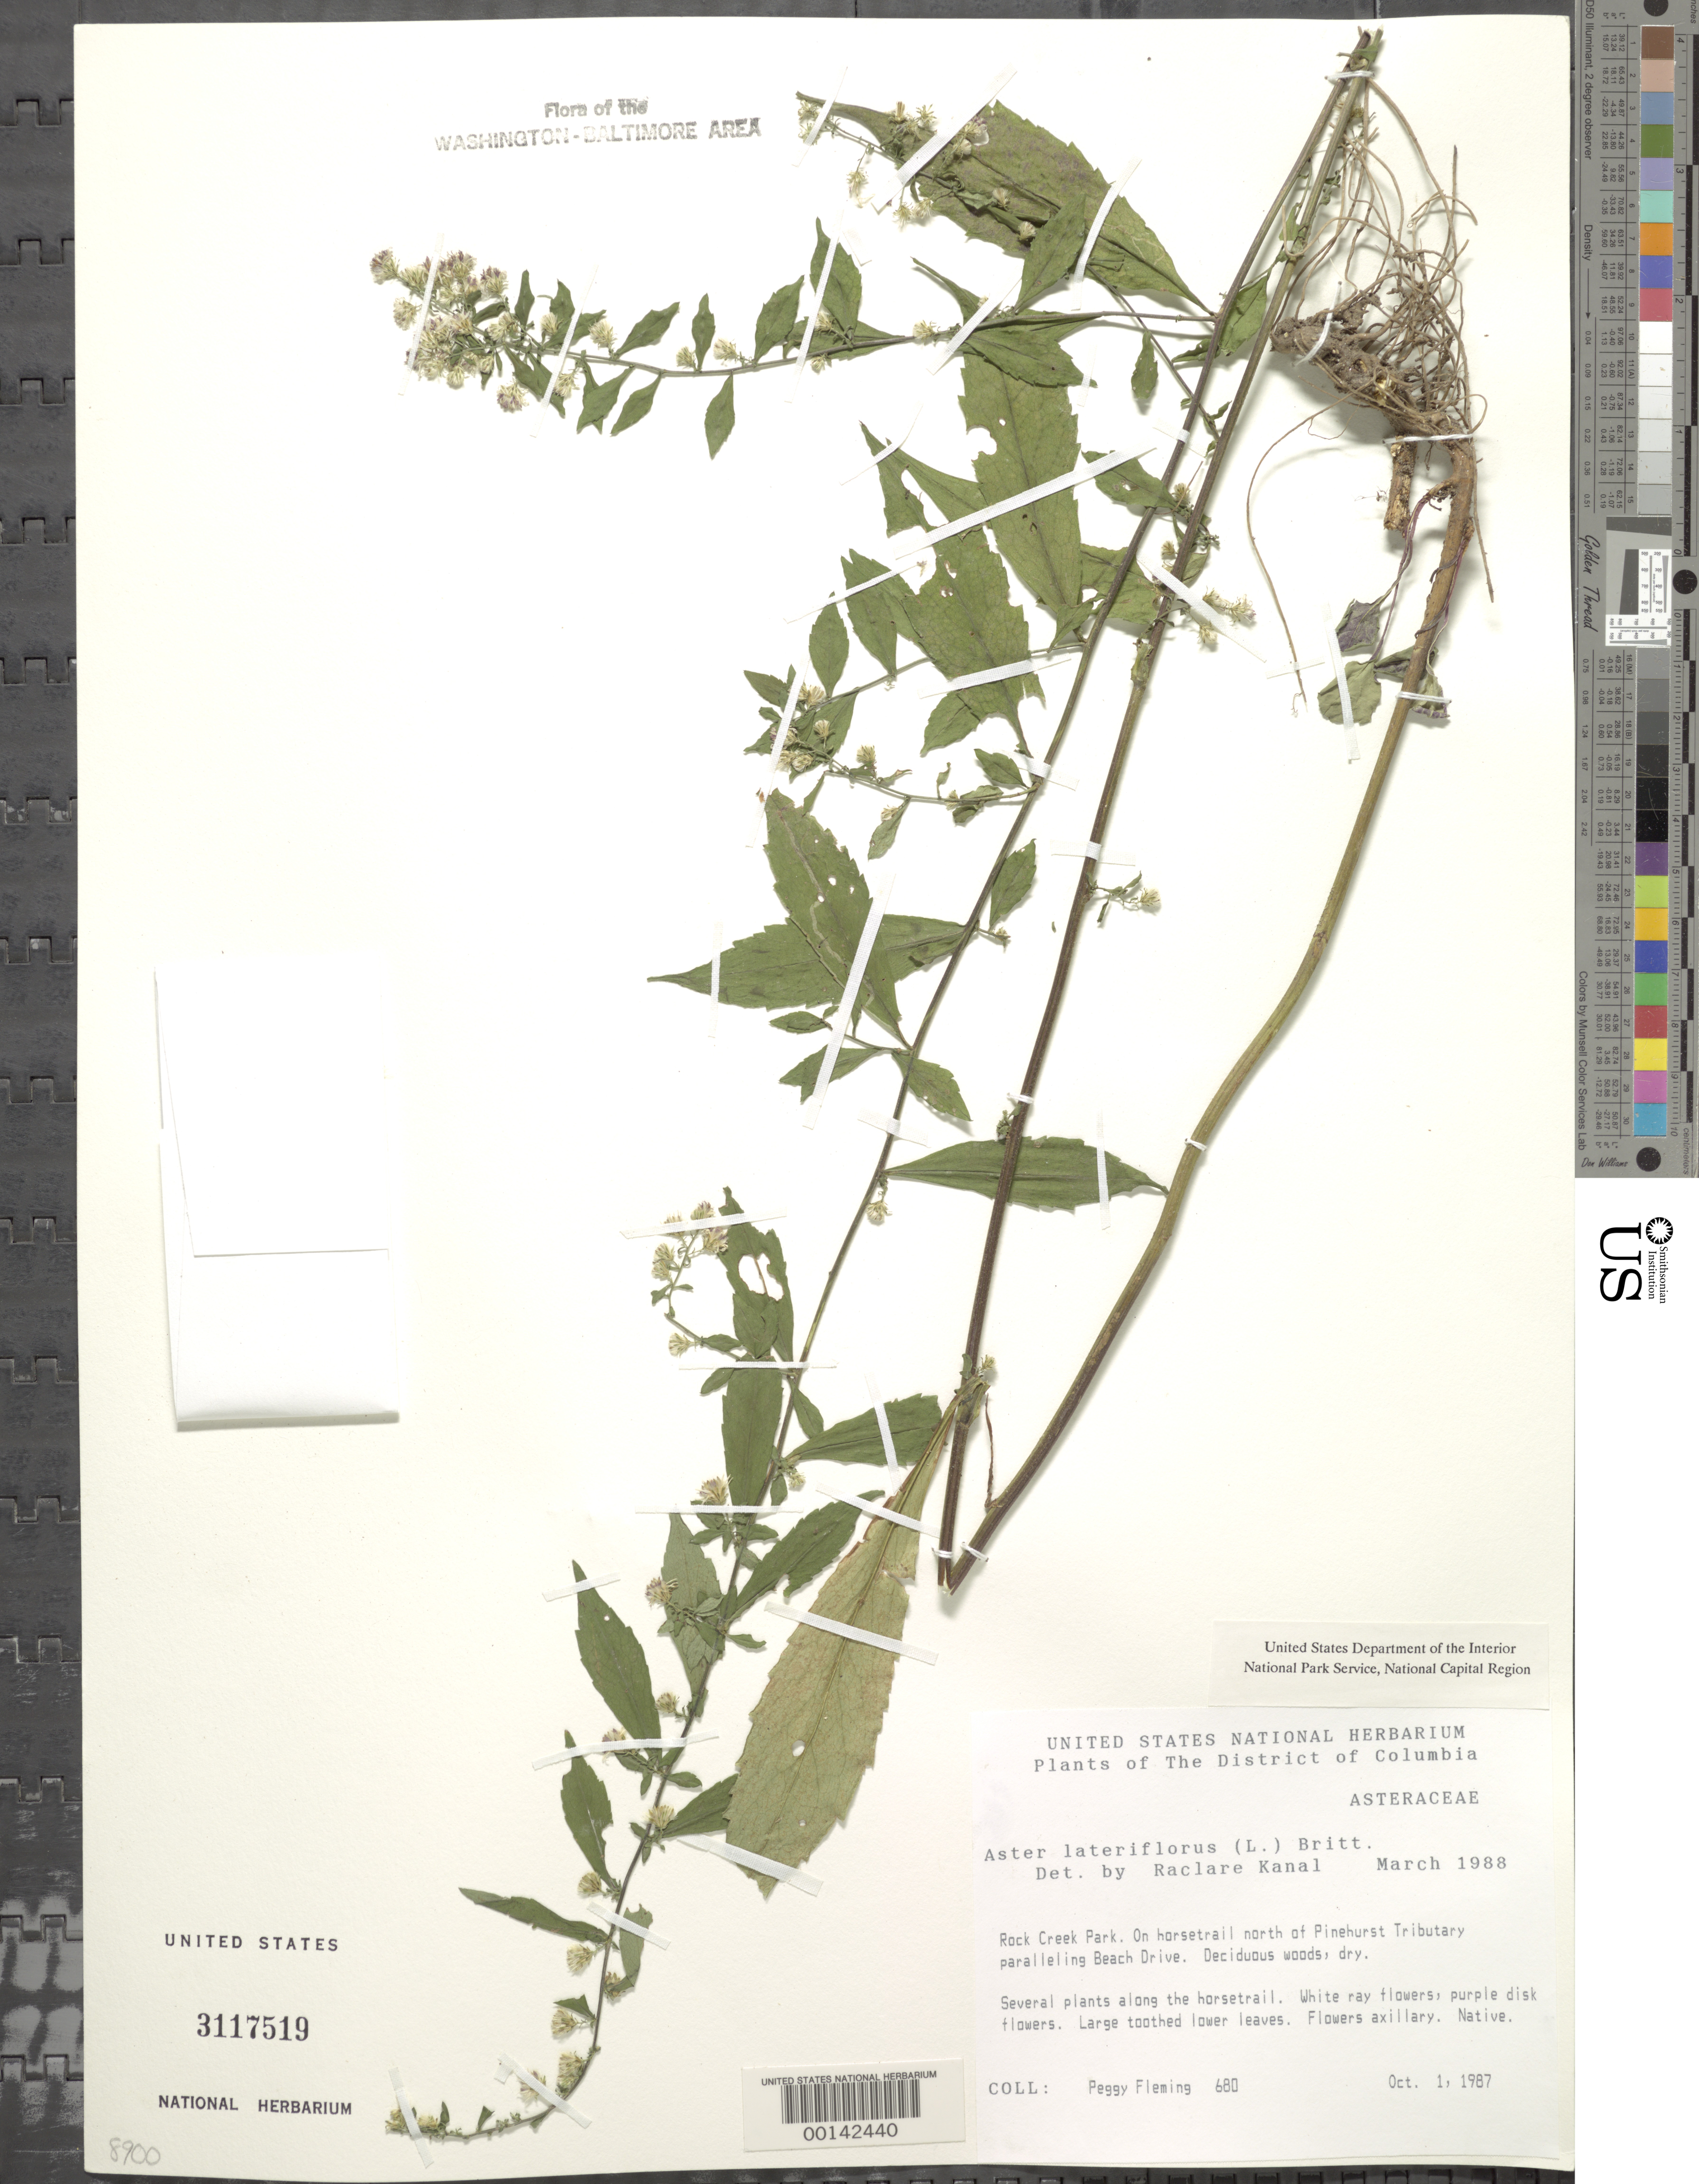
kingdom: Plantae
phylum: Tracheophyta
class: Magnoliopsida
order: Asterales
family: Asteraceae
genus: Symphyotrichum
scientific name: Symphyotrichum lateriflorum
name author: (L.) Á. Löve & D. Löve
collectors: P. Fleming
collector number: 680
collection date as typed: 01 Oct 1987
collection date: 1987-10-01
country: United States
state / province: District of Columbia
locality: Rock Creek Park. On Horsetrail north of Pinehurst Tributary paralleling Beach Drive. Rock Creek Park & vicinity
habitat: Deciduous woods, dry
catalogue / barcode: US 3117519